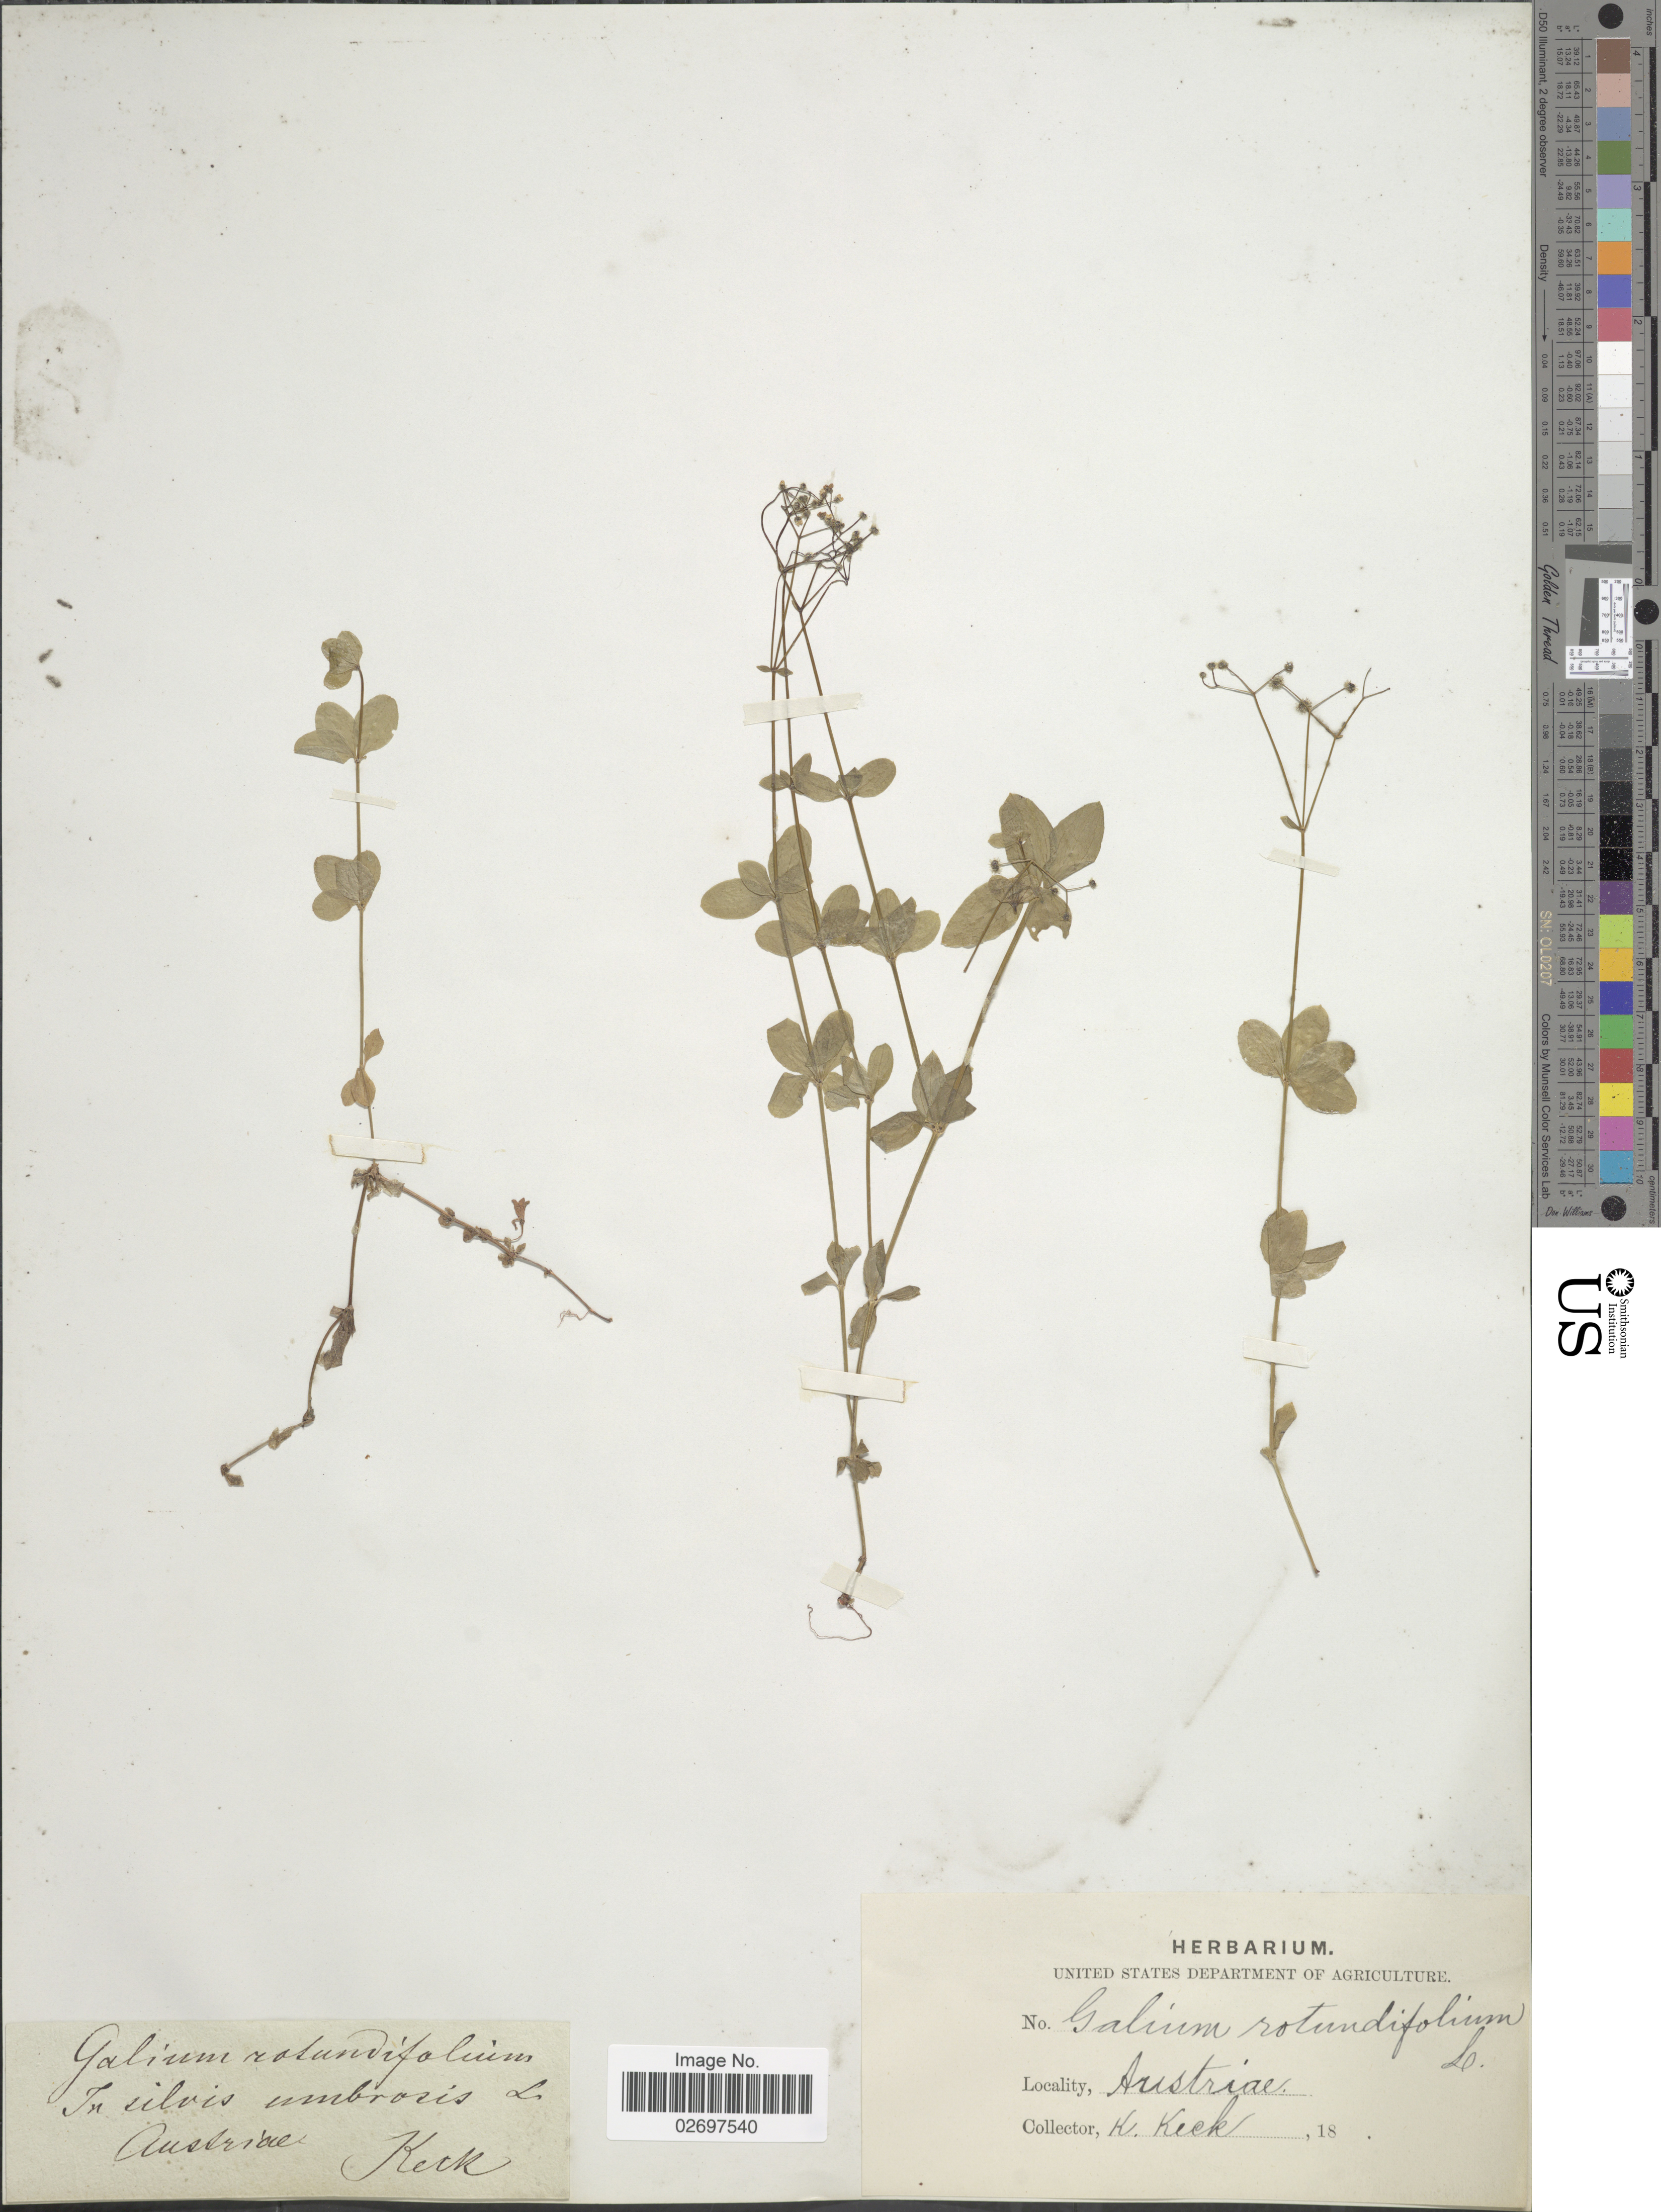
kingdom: Plantae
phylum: Tracheophyta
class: Magnoliopsida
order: Gentianales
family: Rubiaceae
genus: Galium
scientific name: Galium rotundifolium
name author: L.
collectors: K. Keck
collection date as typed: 18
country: Austria